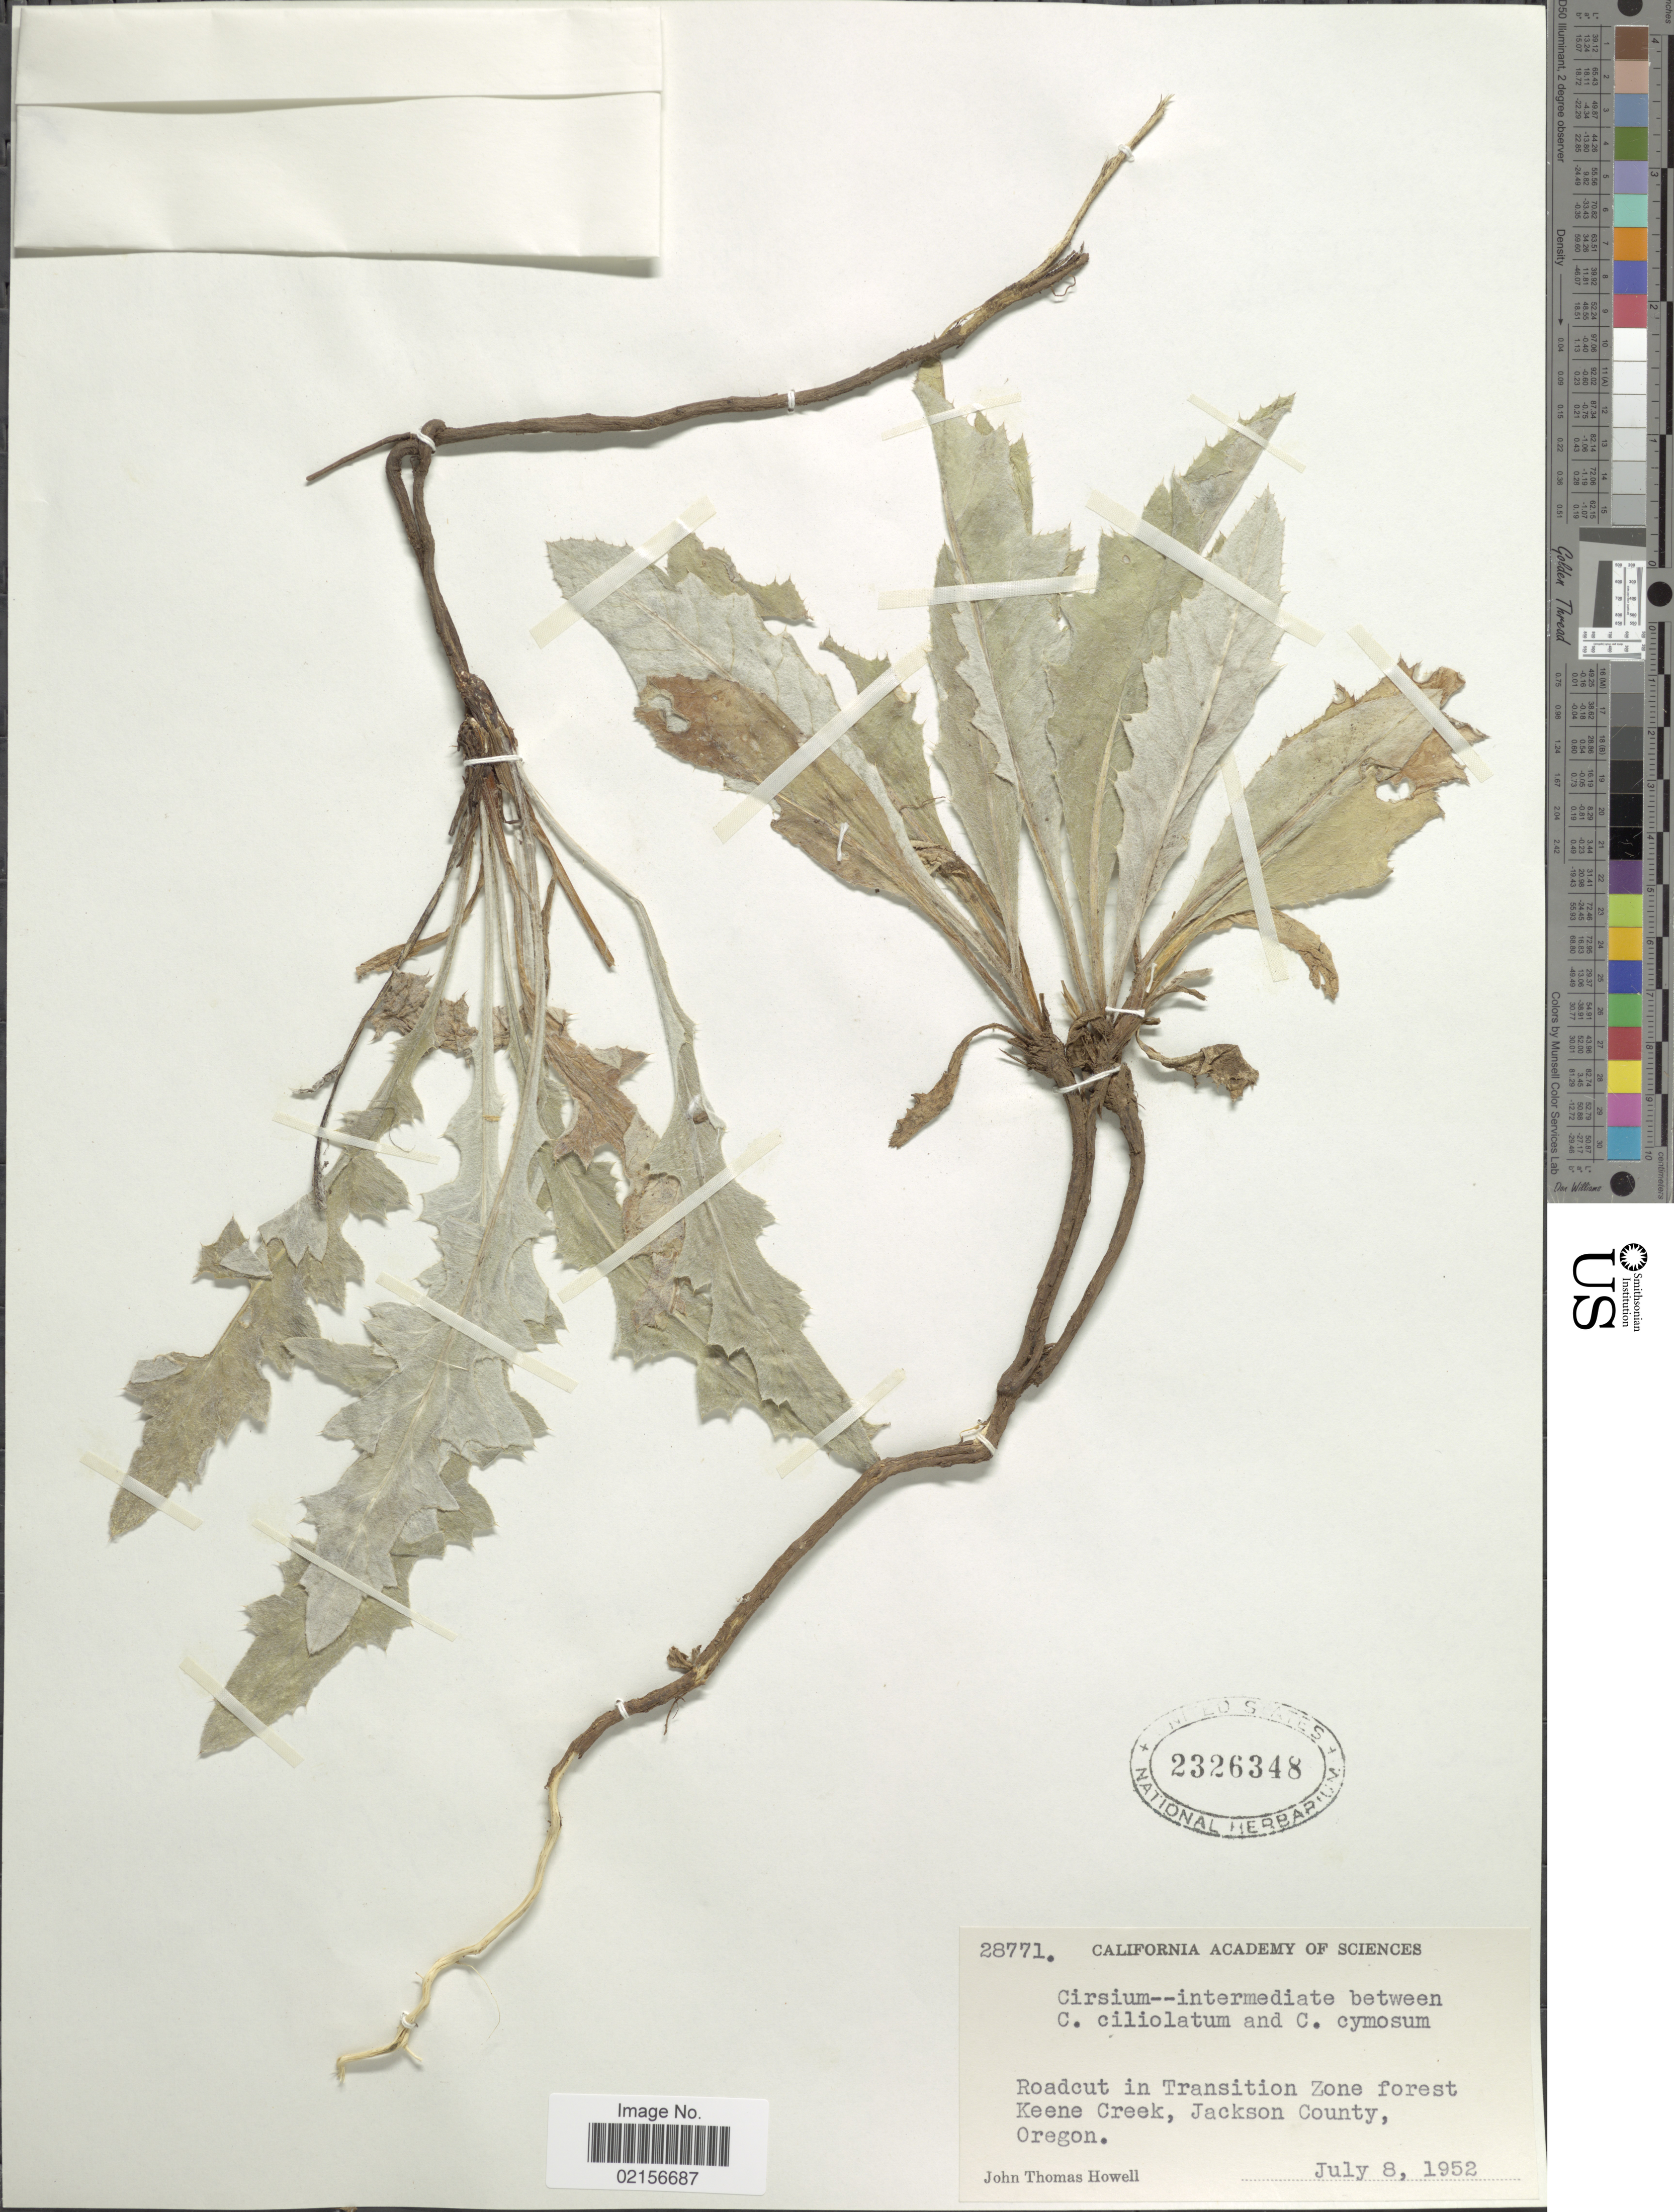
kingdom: Plantae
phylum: Tracheophyta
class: Magnoliopsida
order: Asterales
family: Asteraceae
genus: Cirsium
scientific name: Cirsium ciliolatum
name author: (L.F. Hend.) J.T. Howell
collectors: J. T. Howell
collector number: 28771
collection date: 1952-07-08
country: United States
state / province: Oregon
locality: Roadcut in Transition Zone forest, Keene Creek, Jackson County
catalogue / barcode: US 2326348